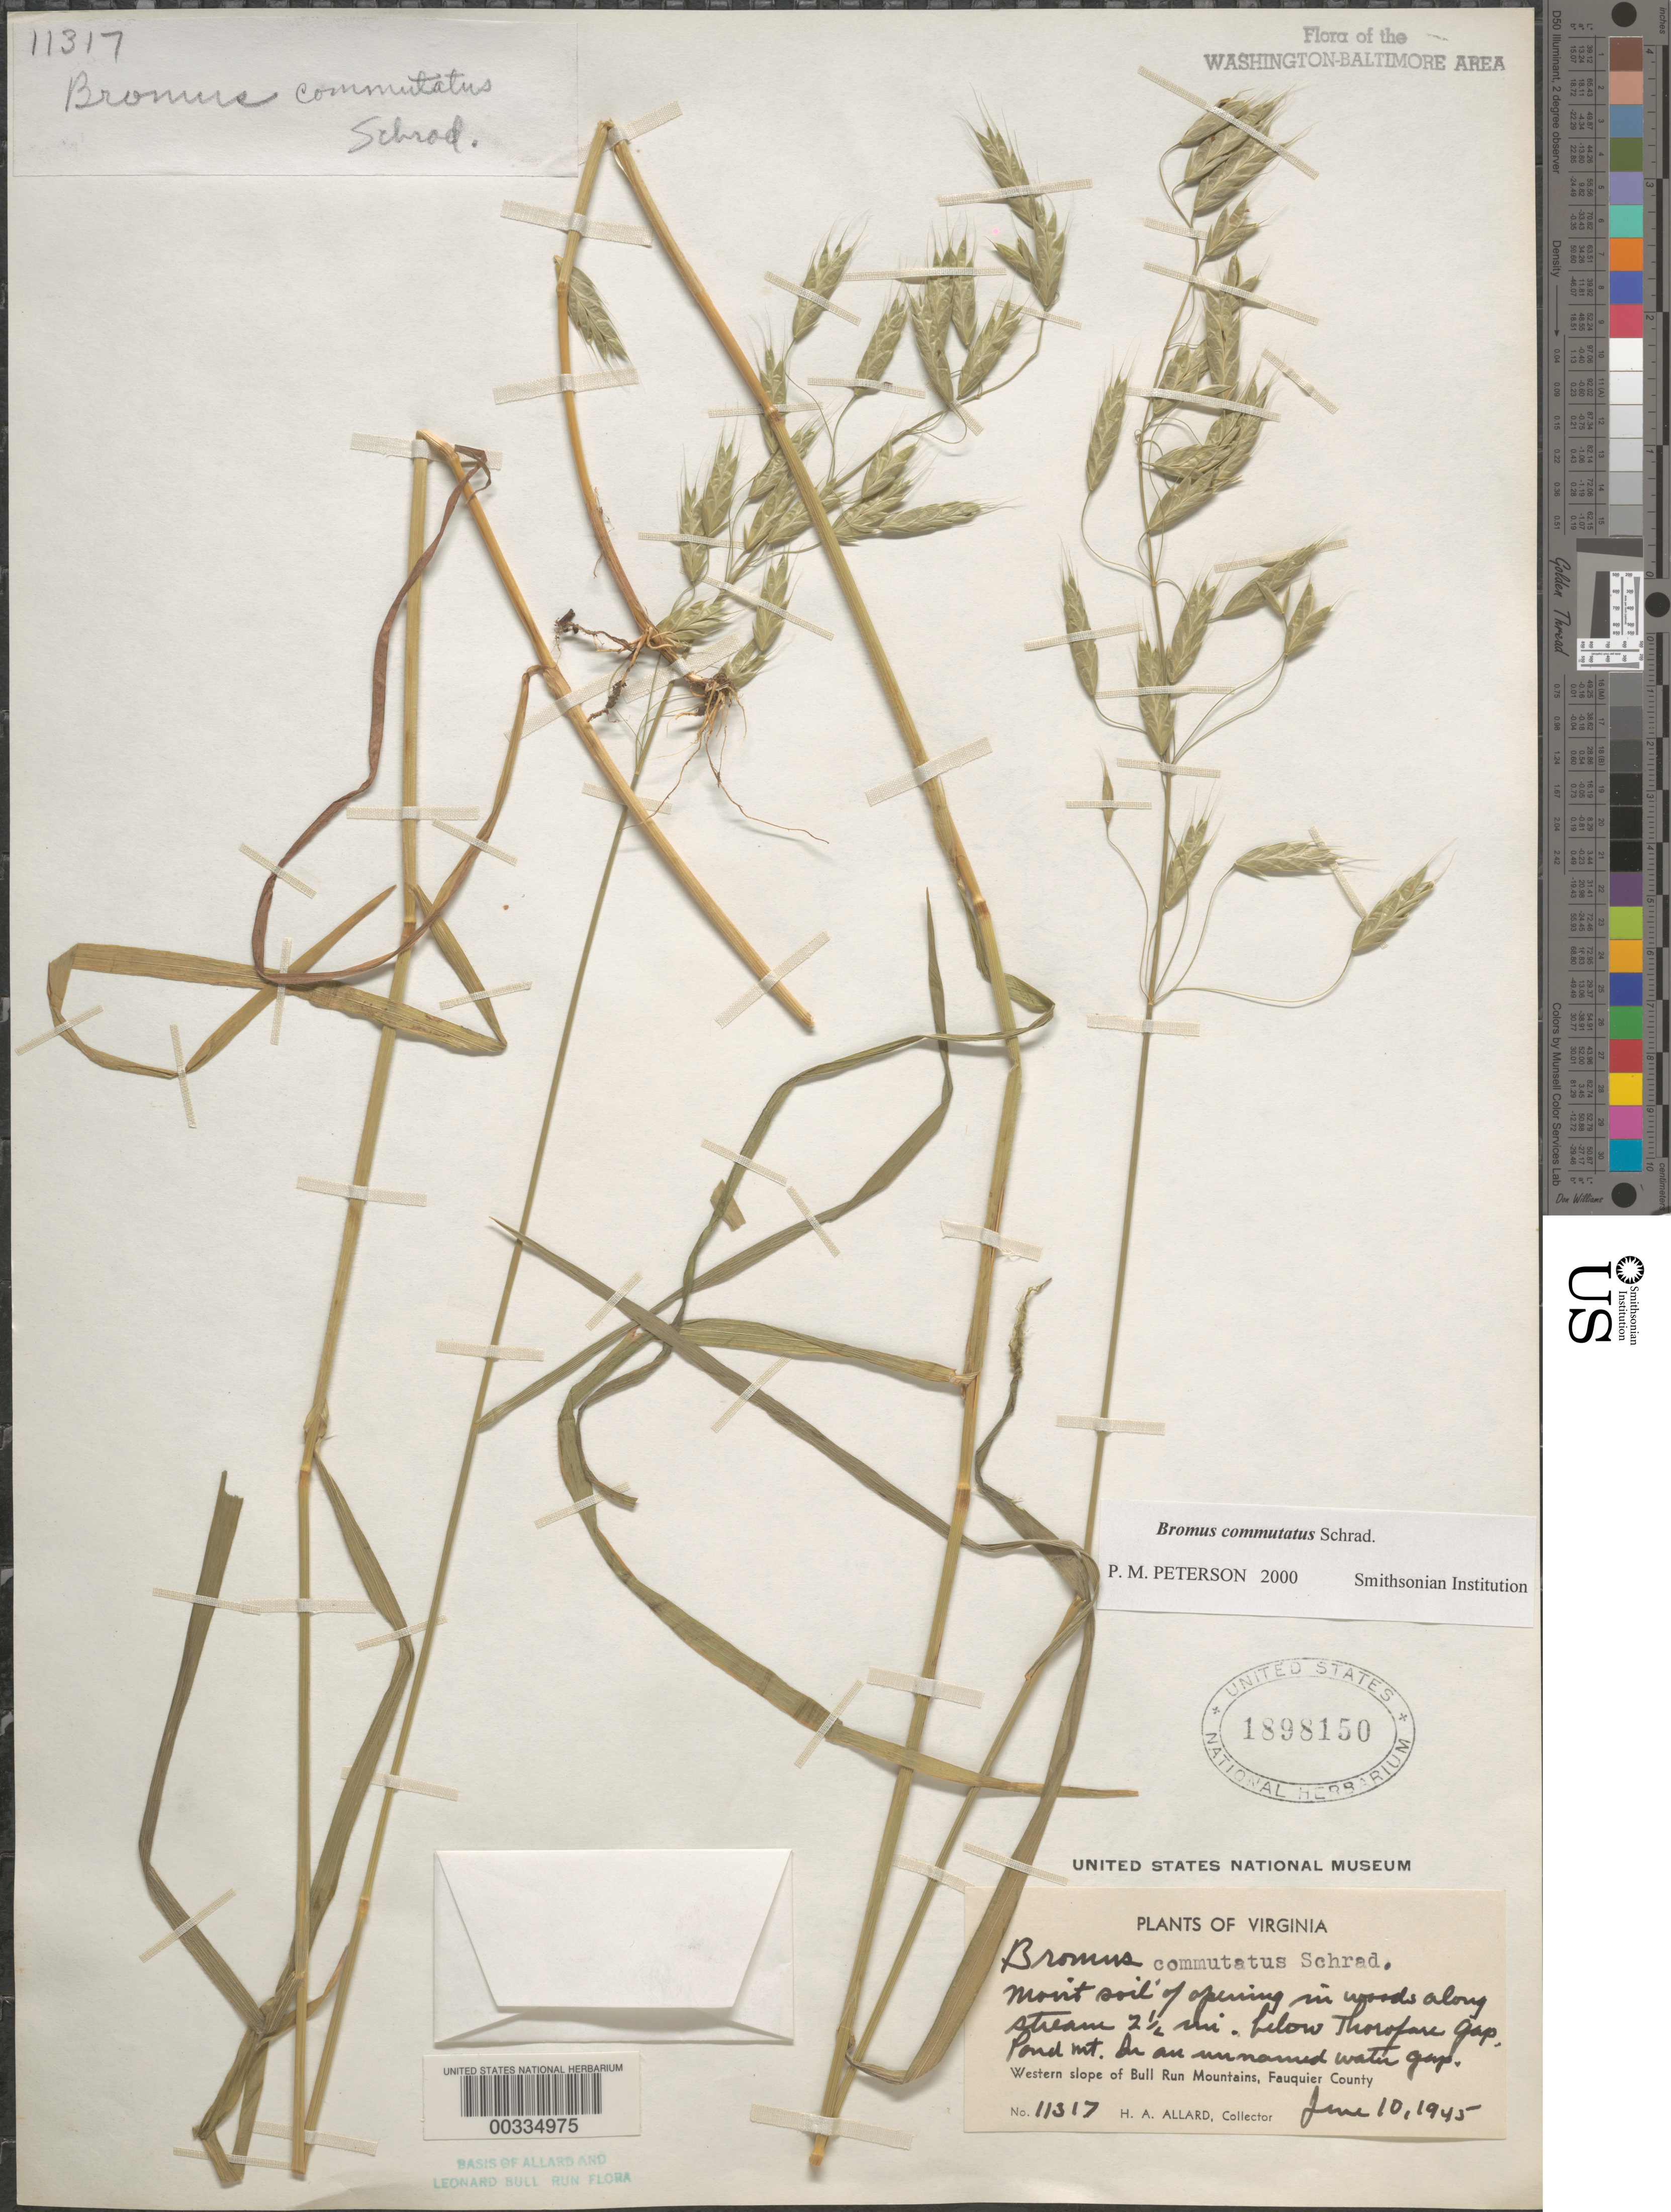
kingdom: Plantae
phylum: Tracheophyta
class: Liliopsida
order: Poales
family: Poaceae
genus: Bromus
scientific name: Bromus commutatus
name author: Schrad.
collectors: H. A. Allard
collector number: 11317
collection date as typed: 10 Jun 1945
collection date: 1945-06-10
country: United States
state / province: Virginia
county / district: Fauquier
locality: Below Thorofare Gap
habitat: In woods along stream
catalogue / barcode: US 1898150